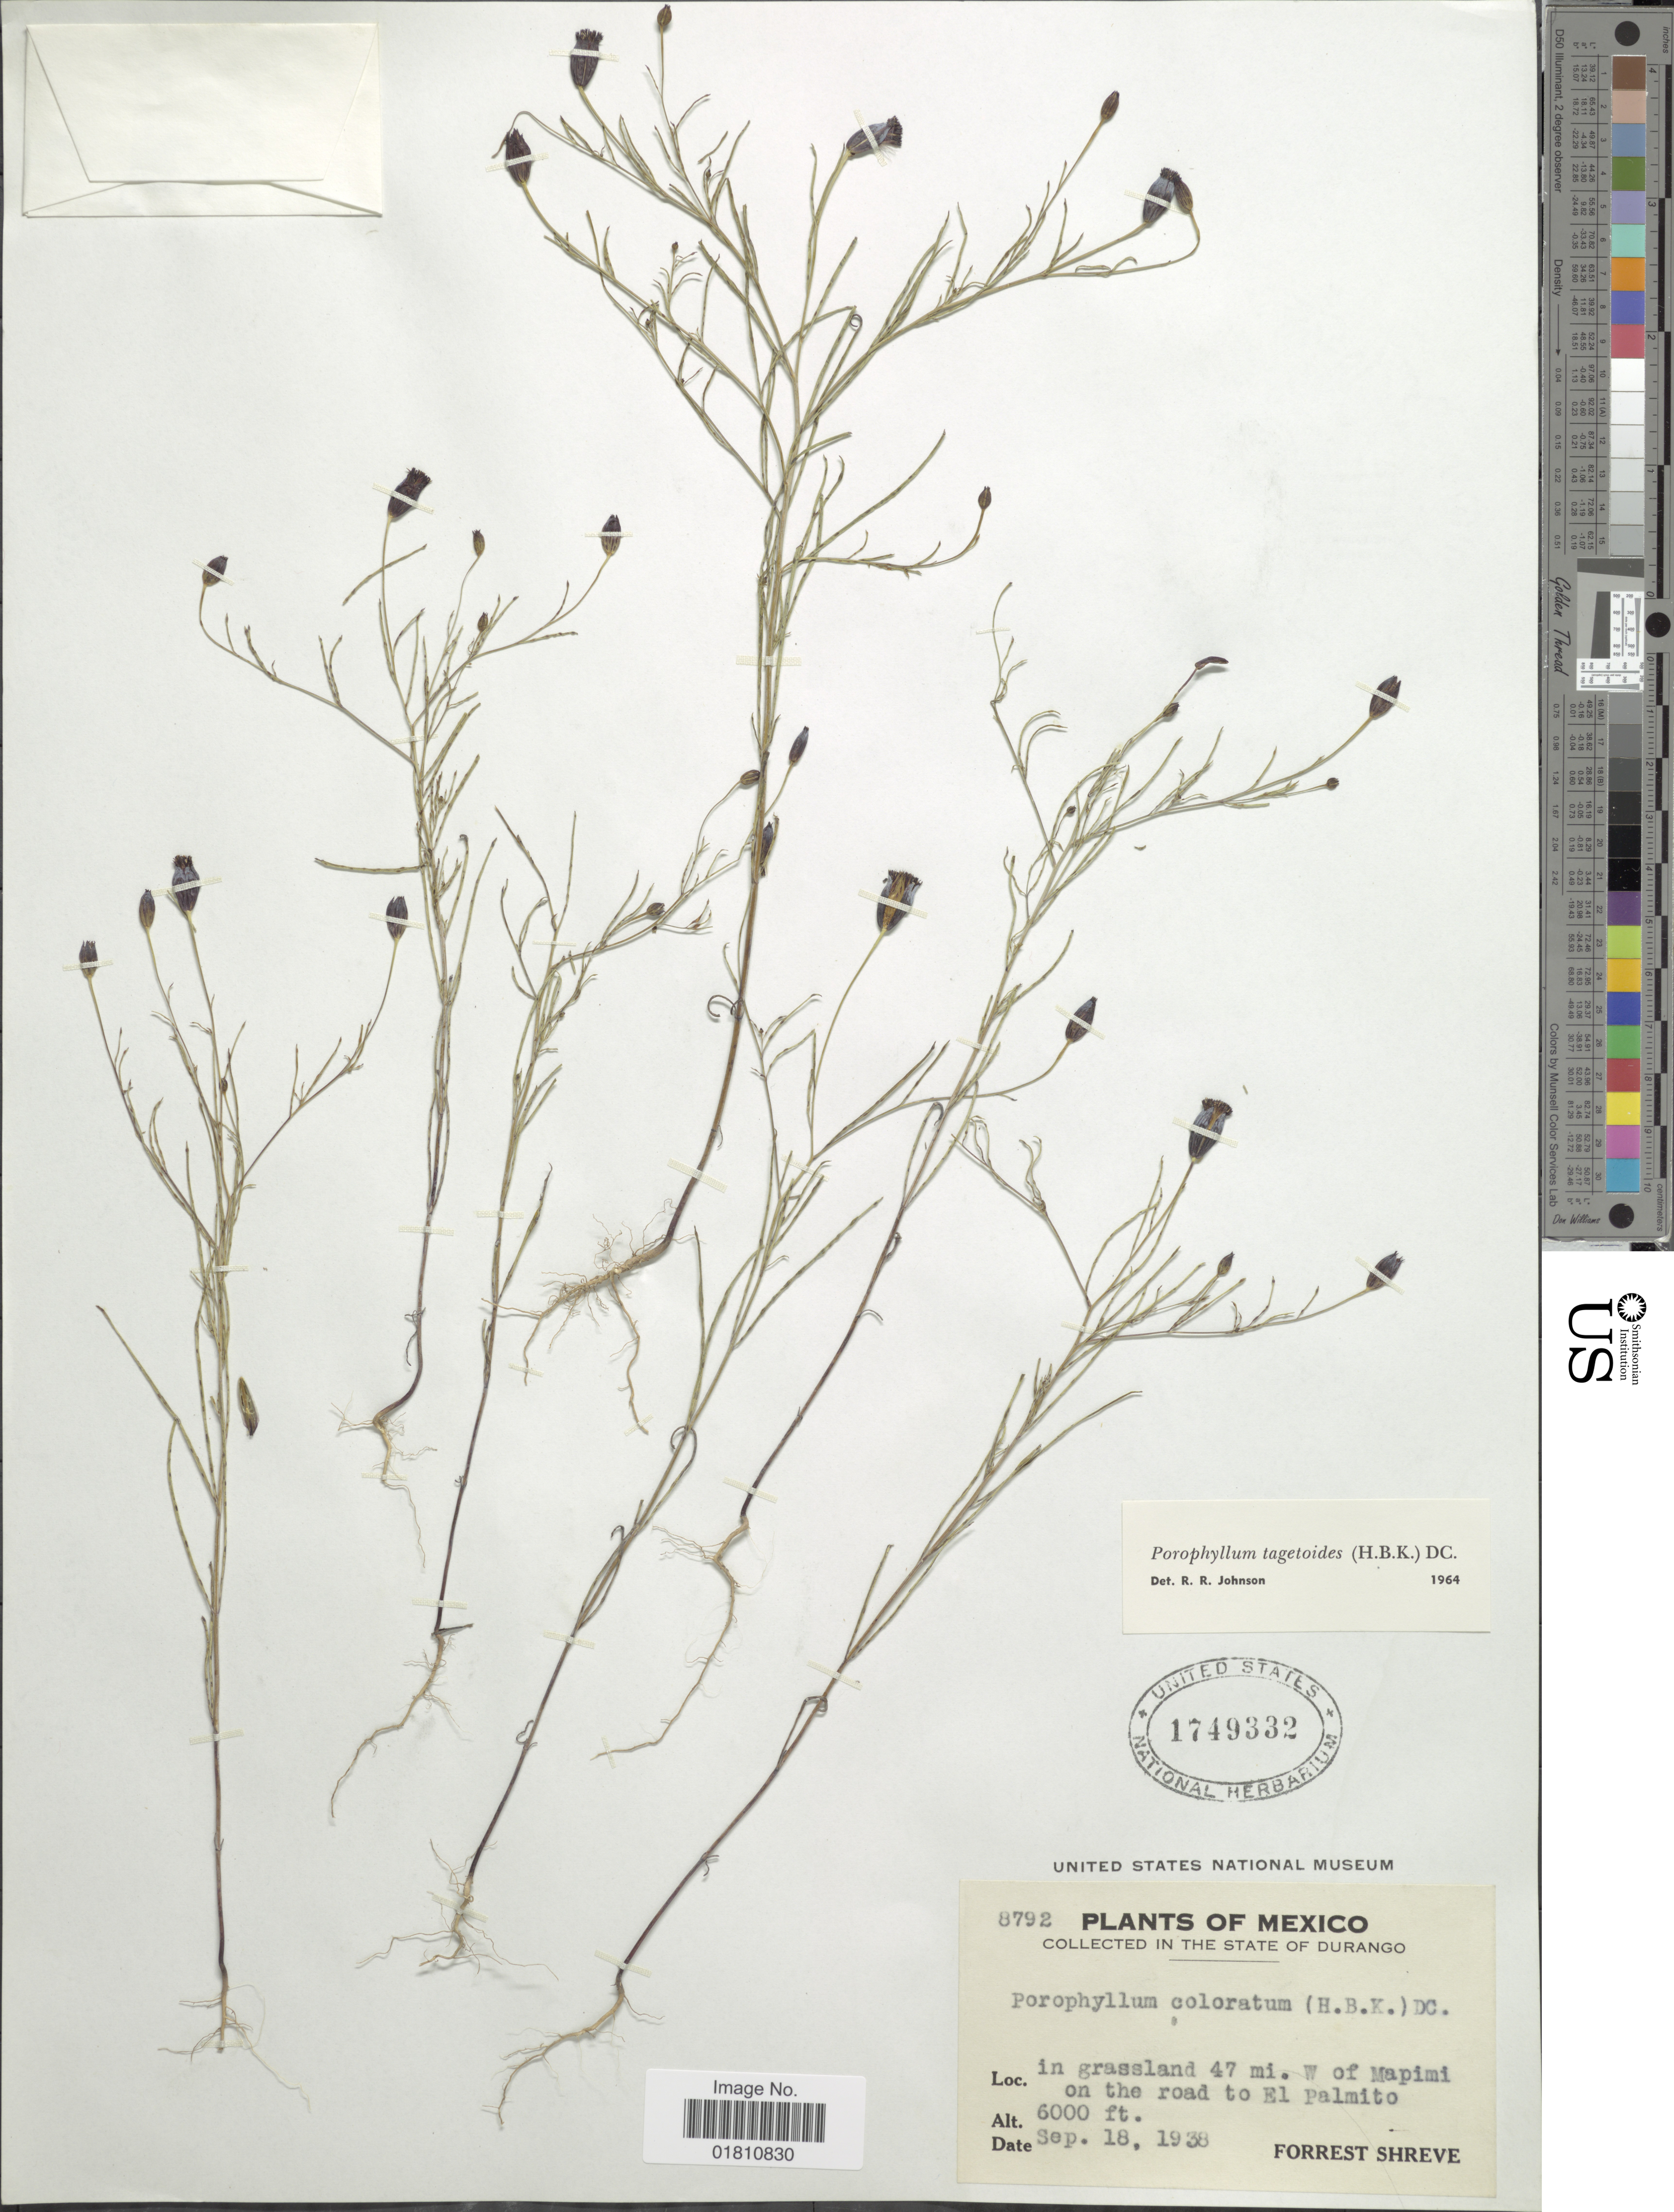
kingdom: Plantae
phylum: Tracheophyta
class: Magnoliopsida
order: Asterales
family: Asteraceae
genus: Porophyllum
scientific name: Porophyllum tagetoides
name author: (Kunth) DC.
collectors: F. Shreve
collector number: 8792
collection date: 1938-09-18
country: Mexico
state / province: Durango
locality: In grassland 47 mi. W of Mapimi on the road to El Palmito.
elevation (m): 1829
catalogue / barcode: US 1749332